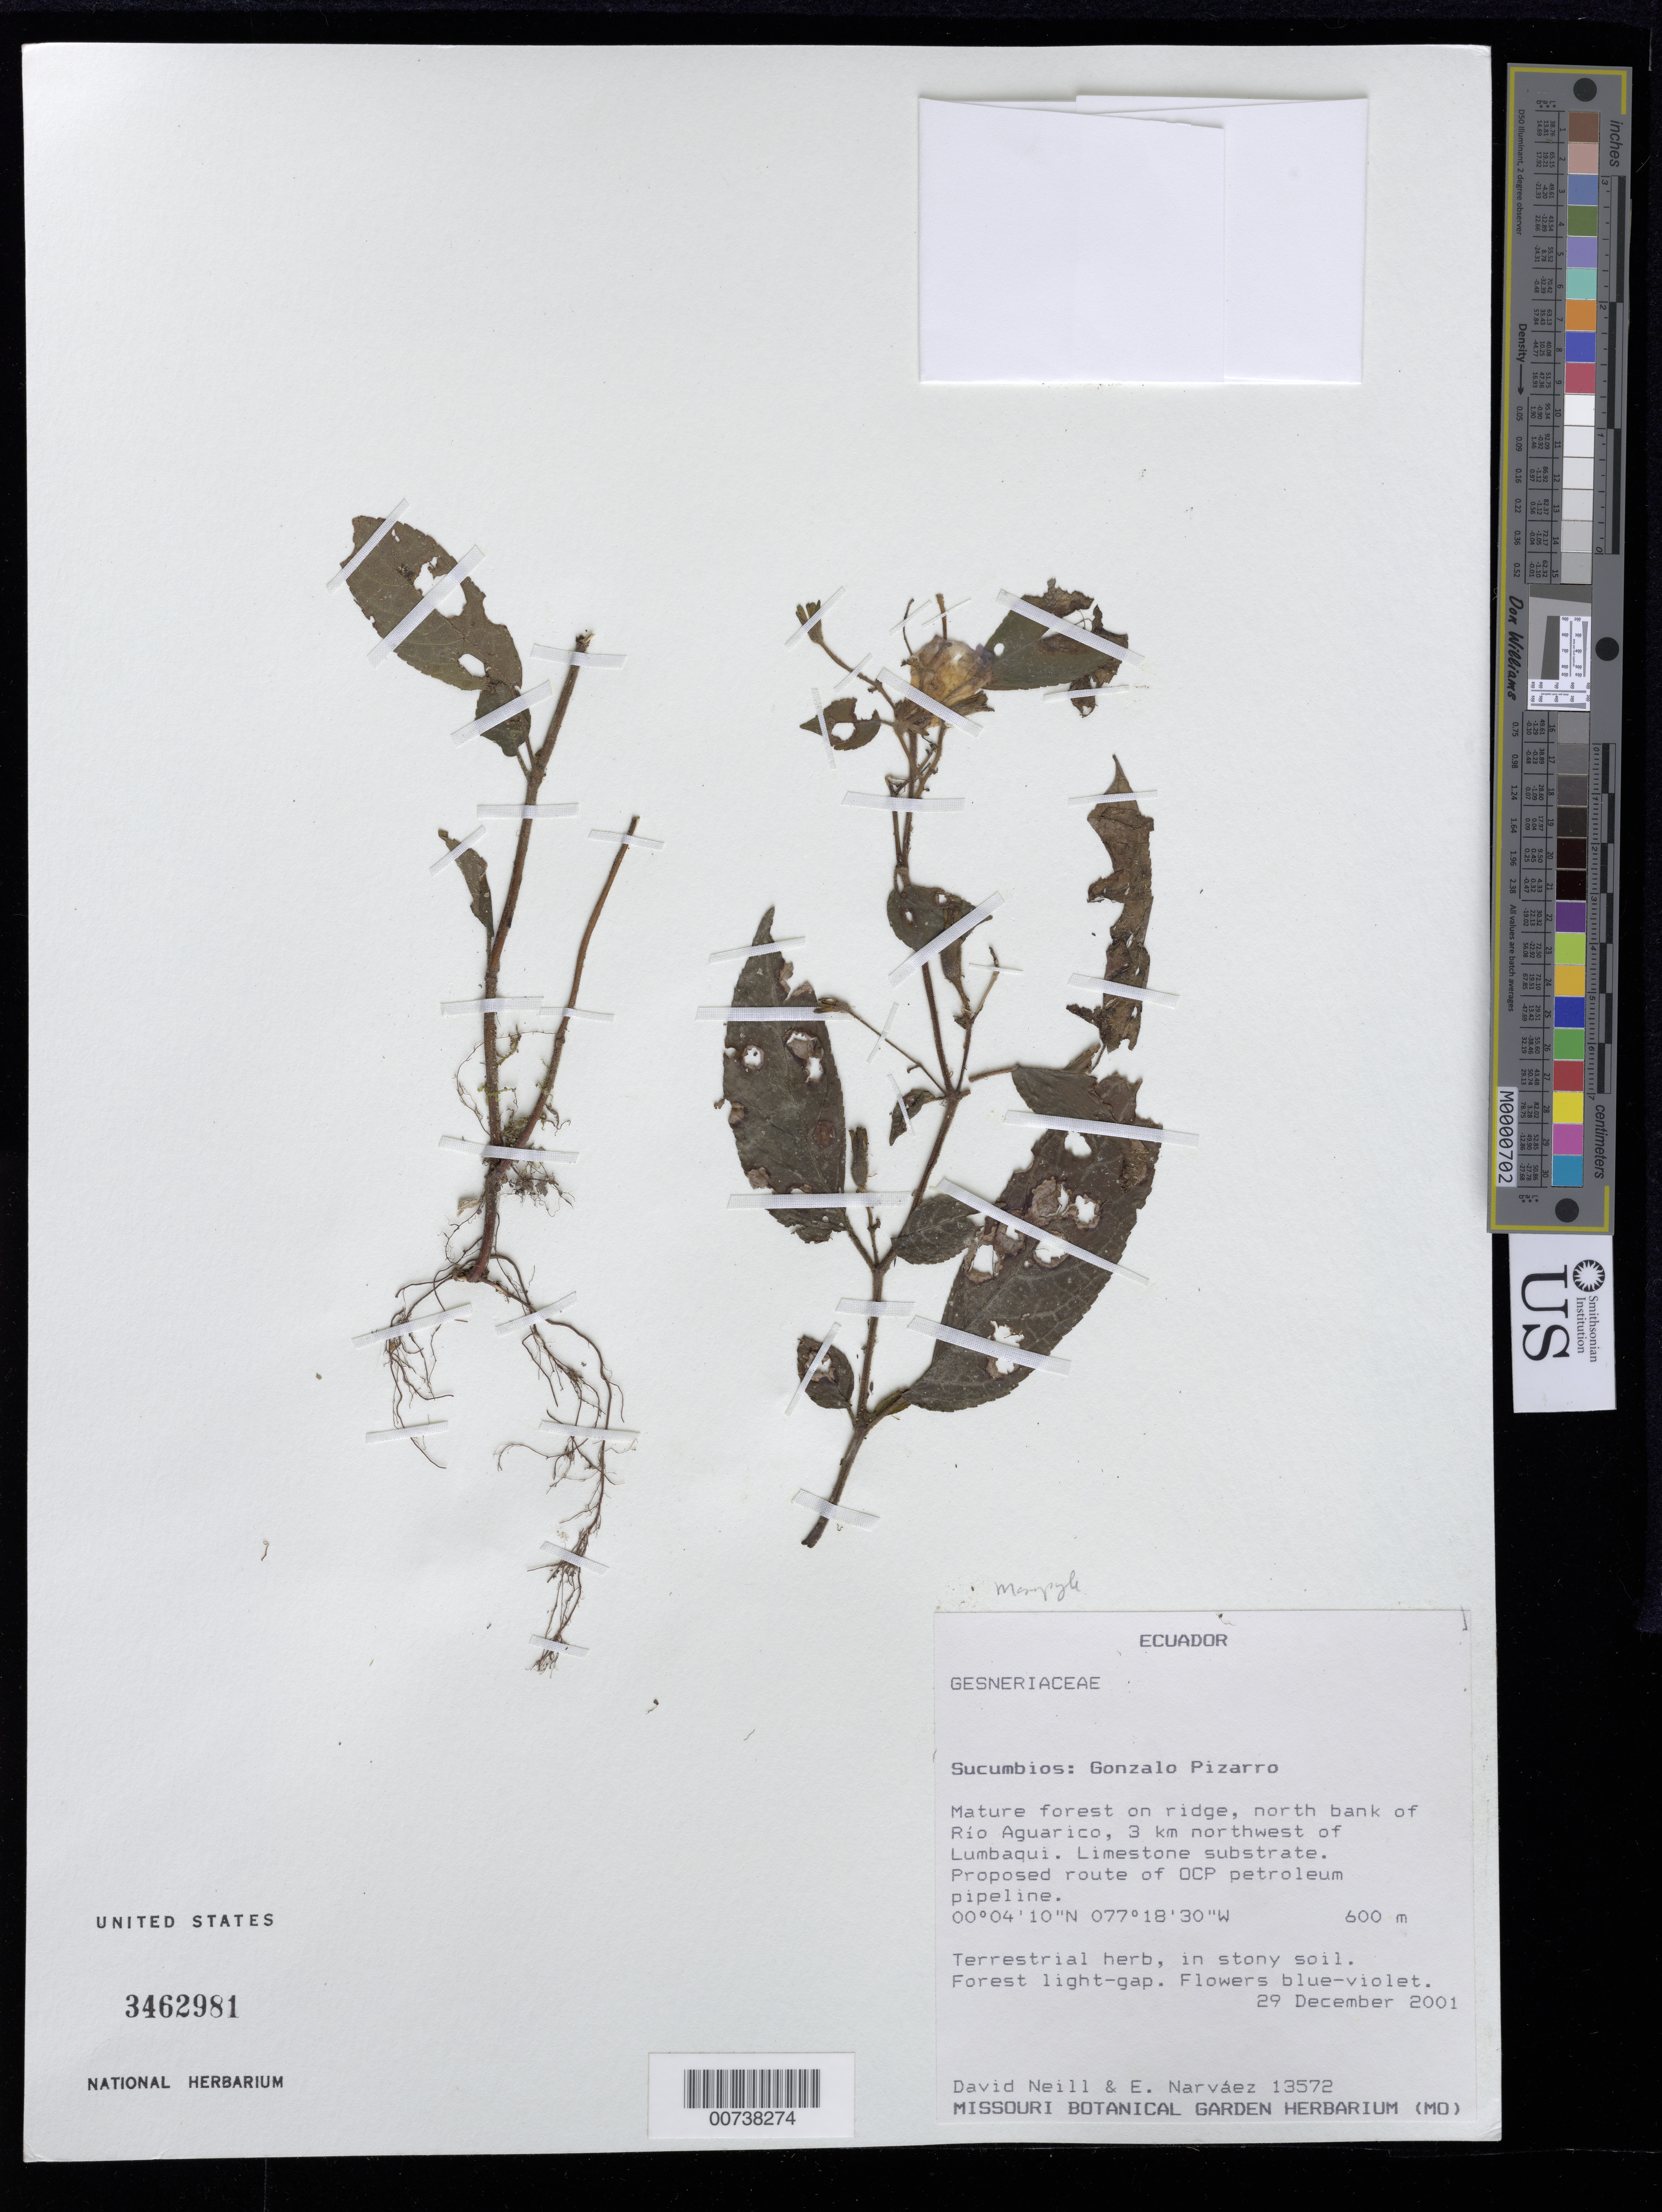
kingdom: Plantae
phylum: Tracheophyta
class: Magnoliopsida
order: Lamiales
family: Gesneriaceae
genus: Monopyle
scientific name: Monopyle sp.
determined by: Skog, Laurence E.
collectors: D. A. Neill & E. Narváez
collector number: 13572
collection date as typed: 29 Dec 2001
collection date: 2001-12-29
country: Ecuador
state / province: Sucumbíos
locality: Gonzalo Pizarro. North bank of Río Aguarico, 3 km northwest of Lumbaqui. Proposed route of OCP petroleum pipeline.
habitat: Mature forest on ridge. Limestone substrate.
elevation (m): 600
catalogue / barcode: US 3462981